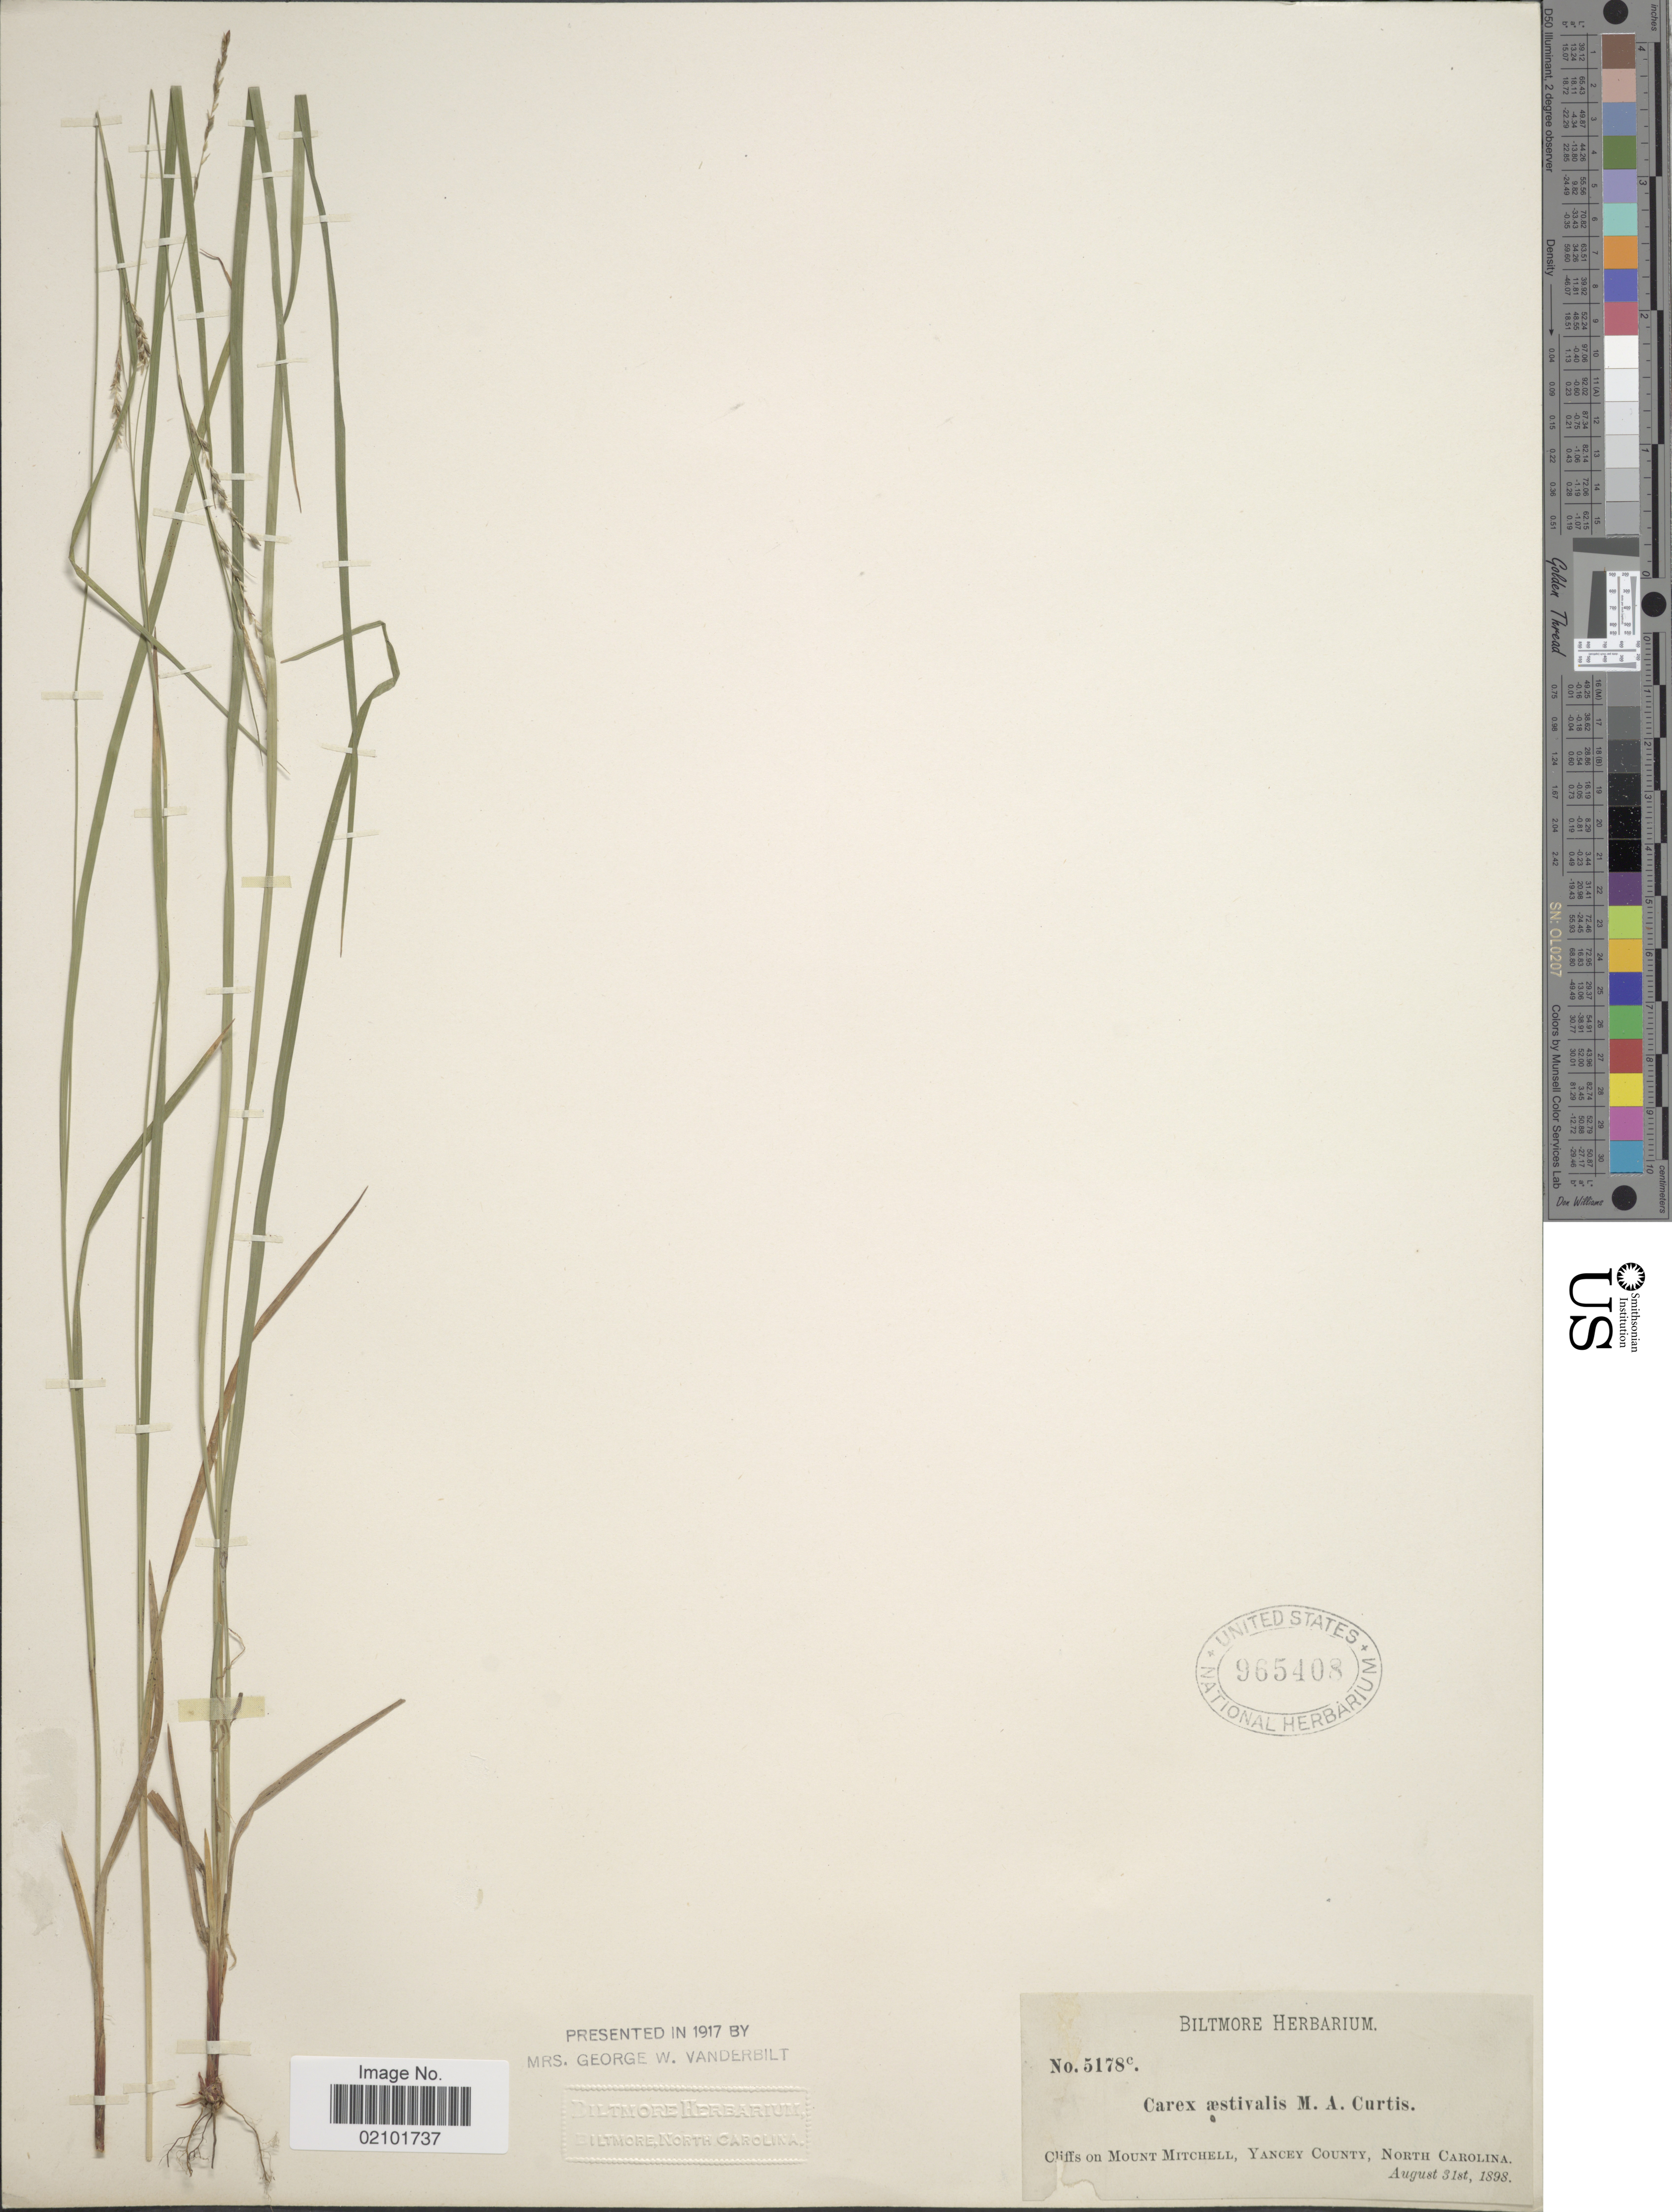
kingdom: Plantae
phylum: Tracheophyta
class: Liliopsida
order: Poales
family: Cyperaceae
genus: Carex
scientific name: Carex aestivalis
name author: M.A. Curtis ex A. Gray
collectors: ex herb. Biltmore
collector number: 5178c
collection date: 1898-08-31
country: United States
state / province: North Carolina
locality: Cliffs on Mount Mitchell, Yancey County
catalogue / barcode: US 965408